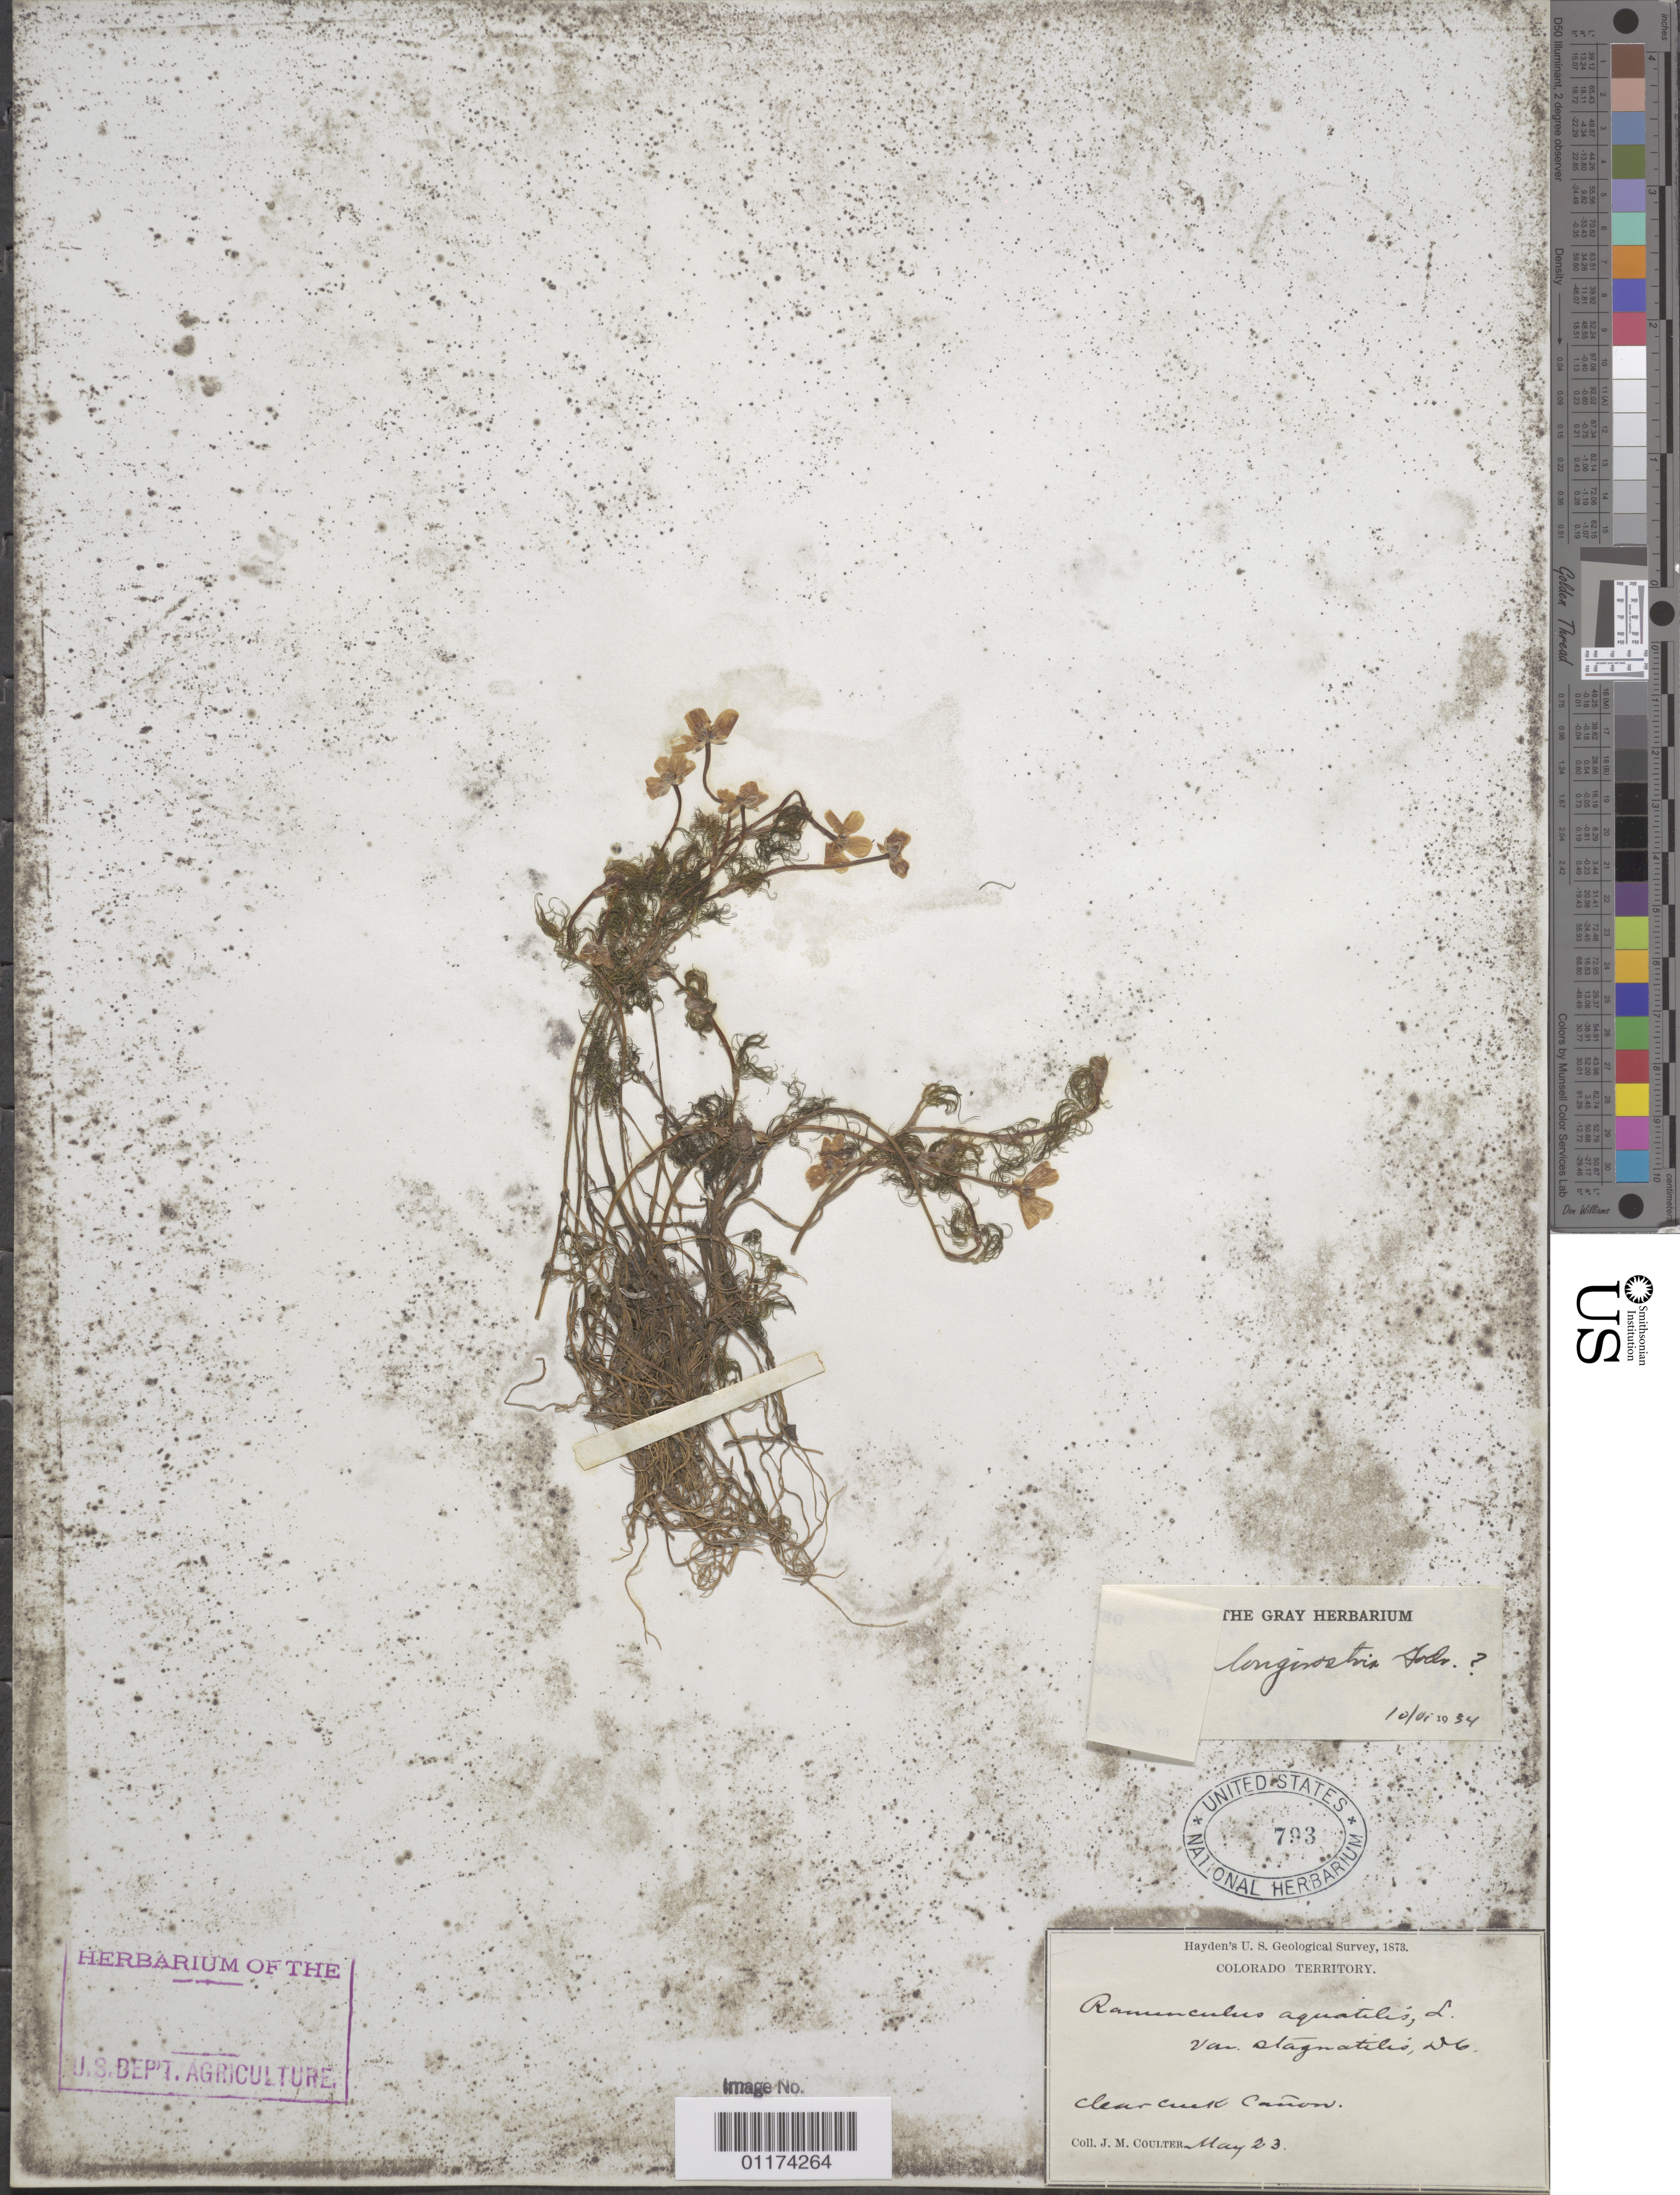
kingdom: Plantae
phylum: Tracheophyta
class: Magnoliopsida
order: Ranunculales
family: Ranunculaceae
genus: Ranunculus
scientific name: Ranunculus longirostris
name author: Godr.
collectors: J. M. Coulter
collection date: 1873-05-23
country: United States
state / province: Colorado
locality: Clear Creek Canyon.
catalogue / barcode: US 793